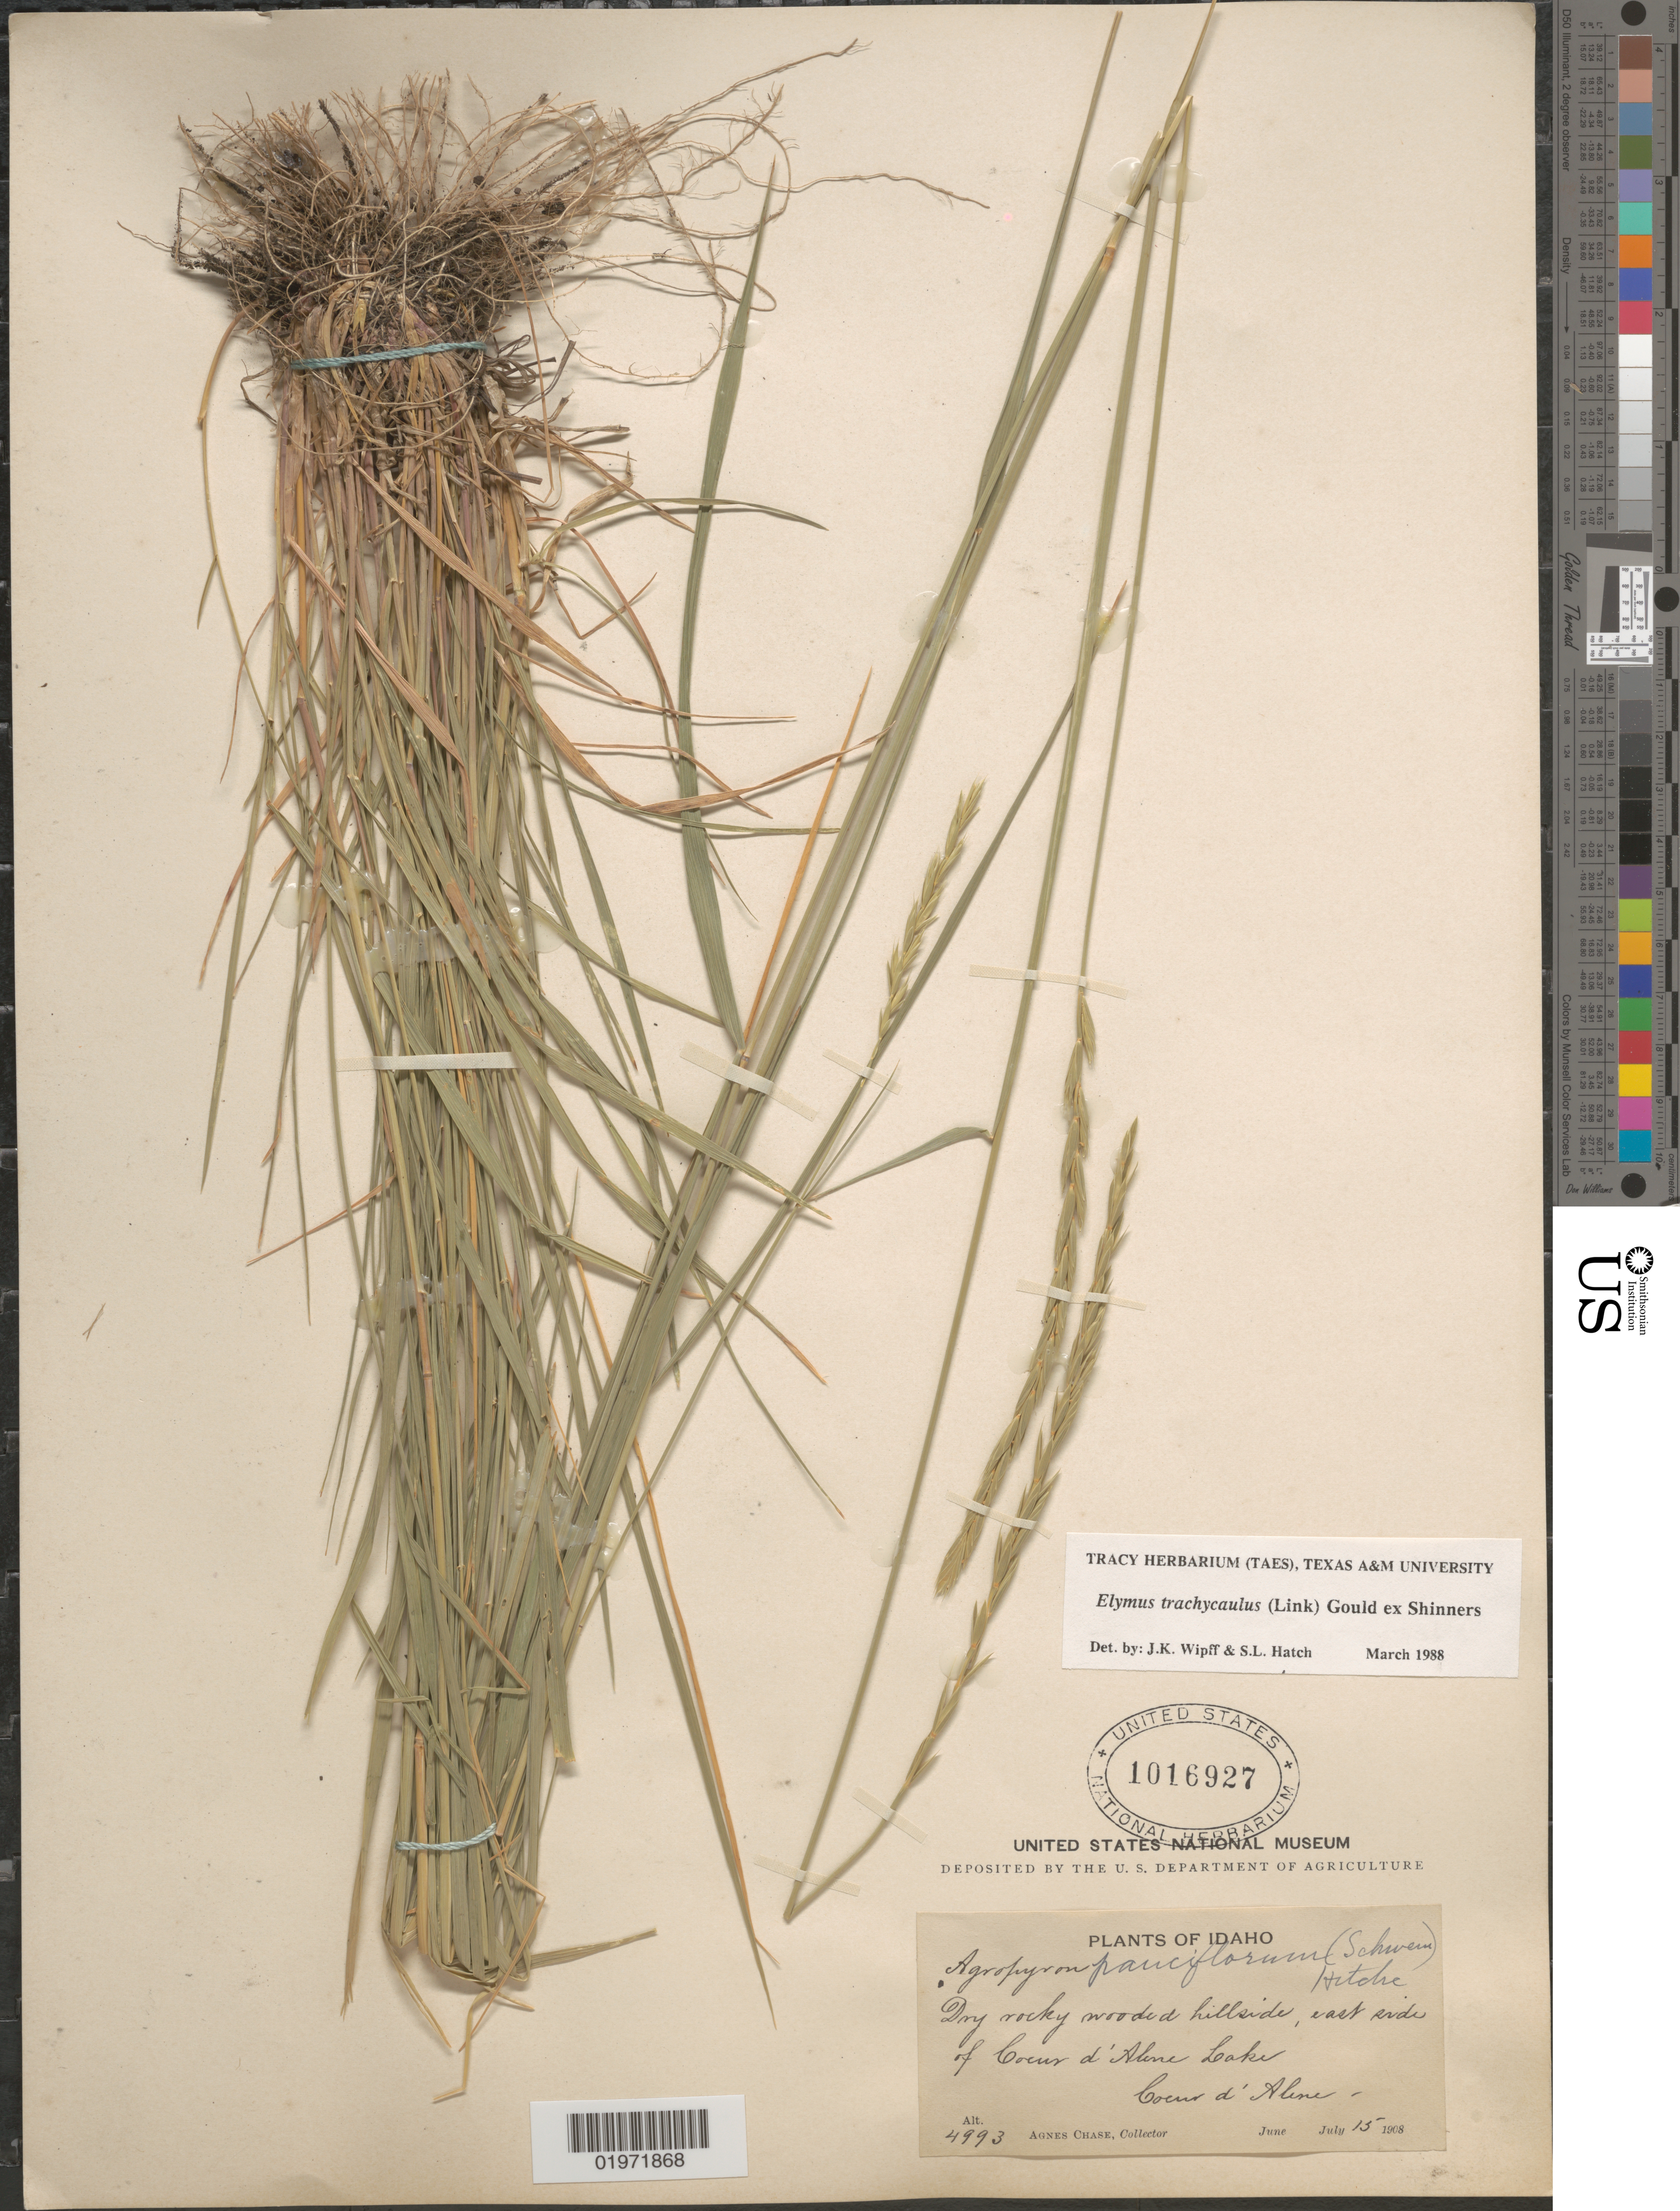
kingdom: Plantae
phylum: Tracheophyta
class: Liliopsida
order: Poales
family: Poaceae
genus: Elymus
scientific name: Elymus trachycaulus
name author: (Link) Gould ex Shinners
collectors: A. Chase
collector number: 4993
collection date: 1908-07-15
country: United States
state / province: Idaho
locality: Dry rocky wooded hillside, east side of Coeur d'Alene Lake. Coeur d'Alene.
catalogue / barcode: US 1016927